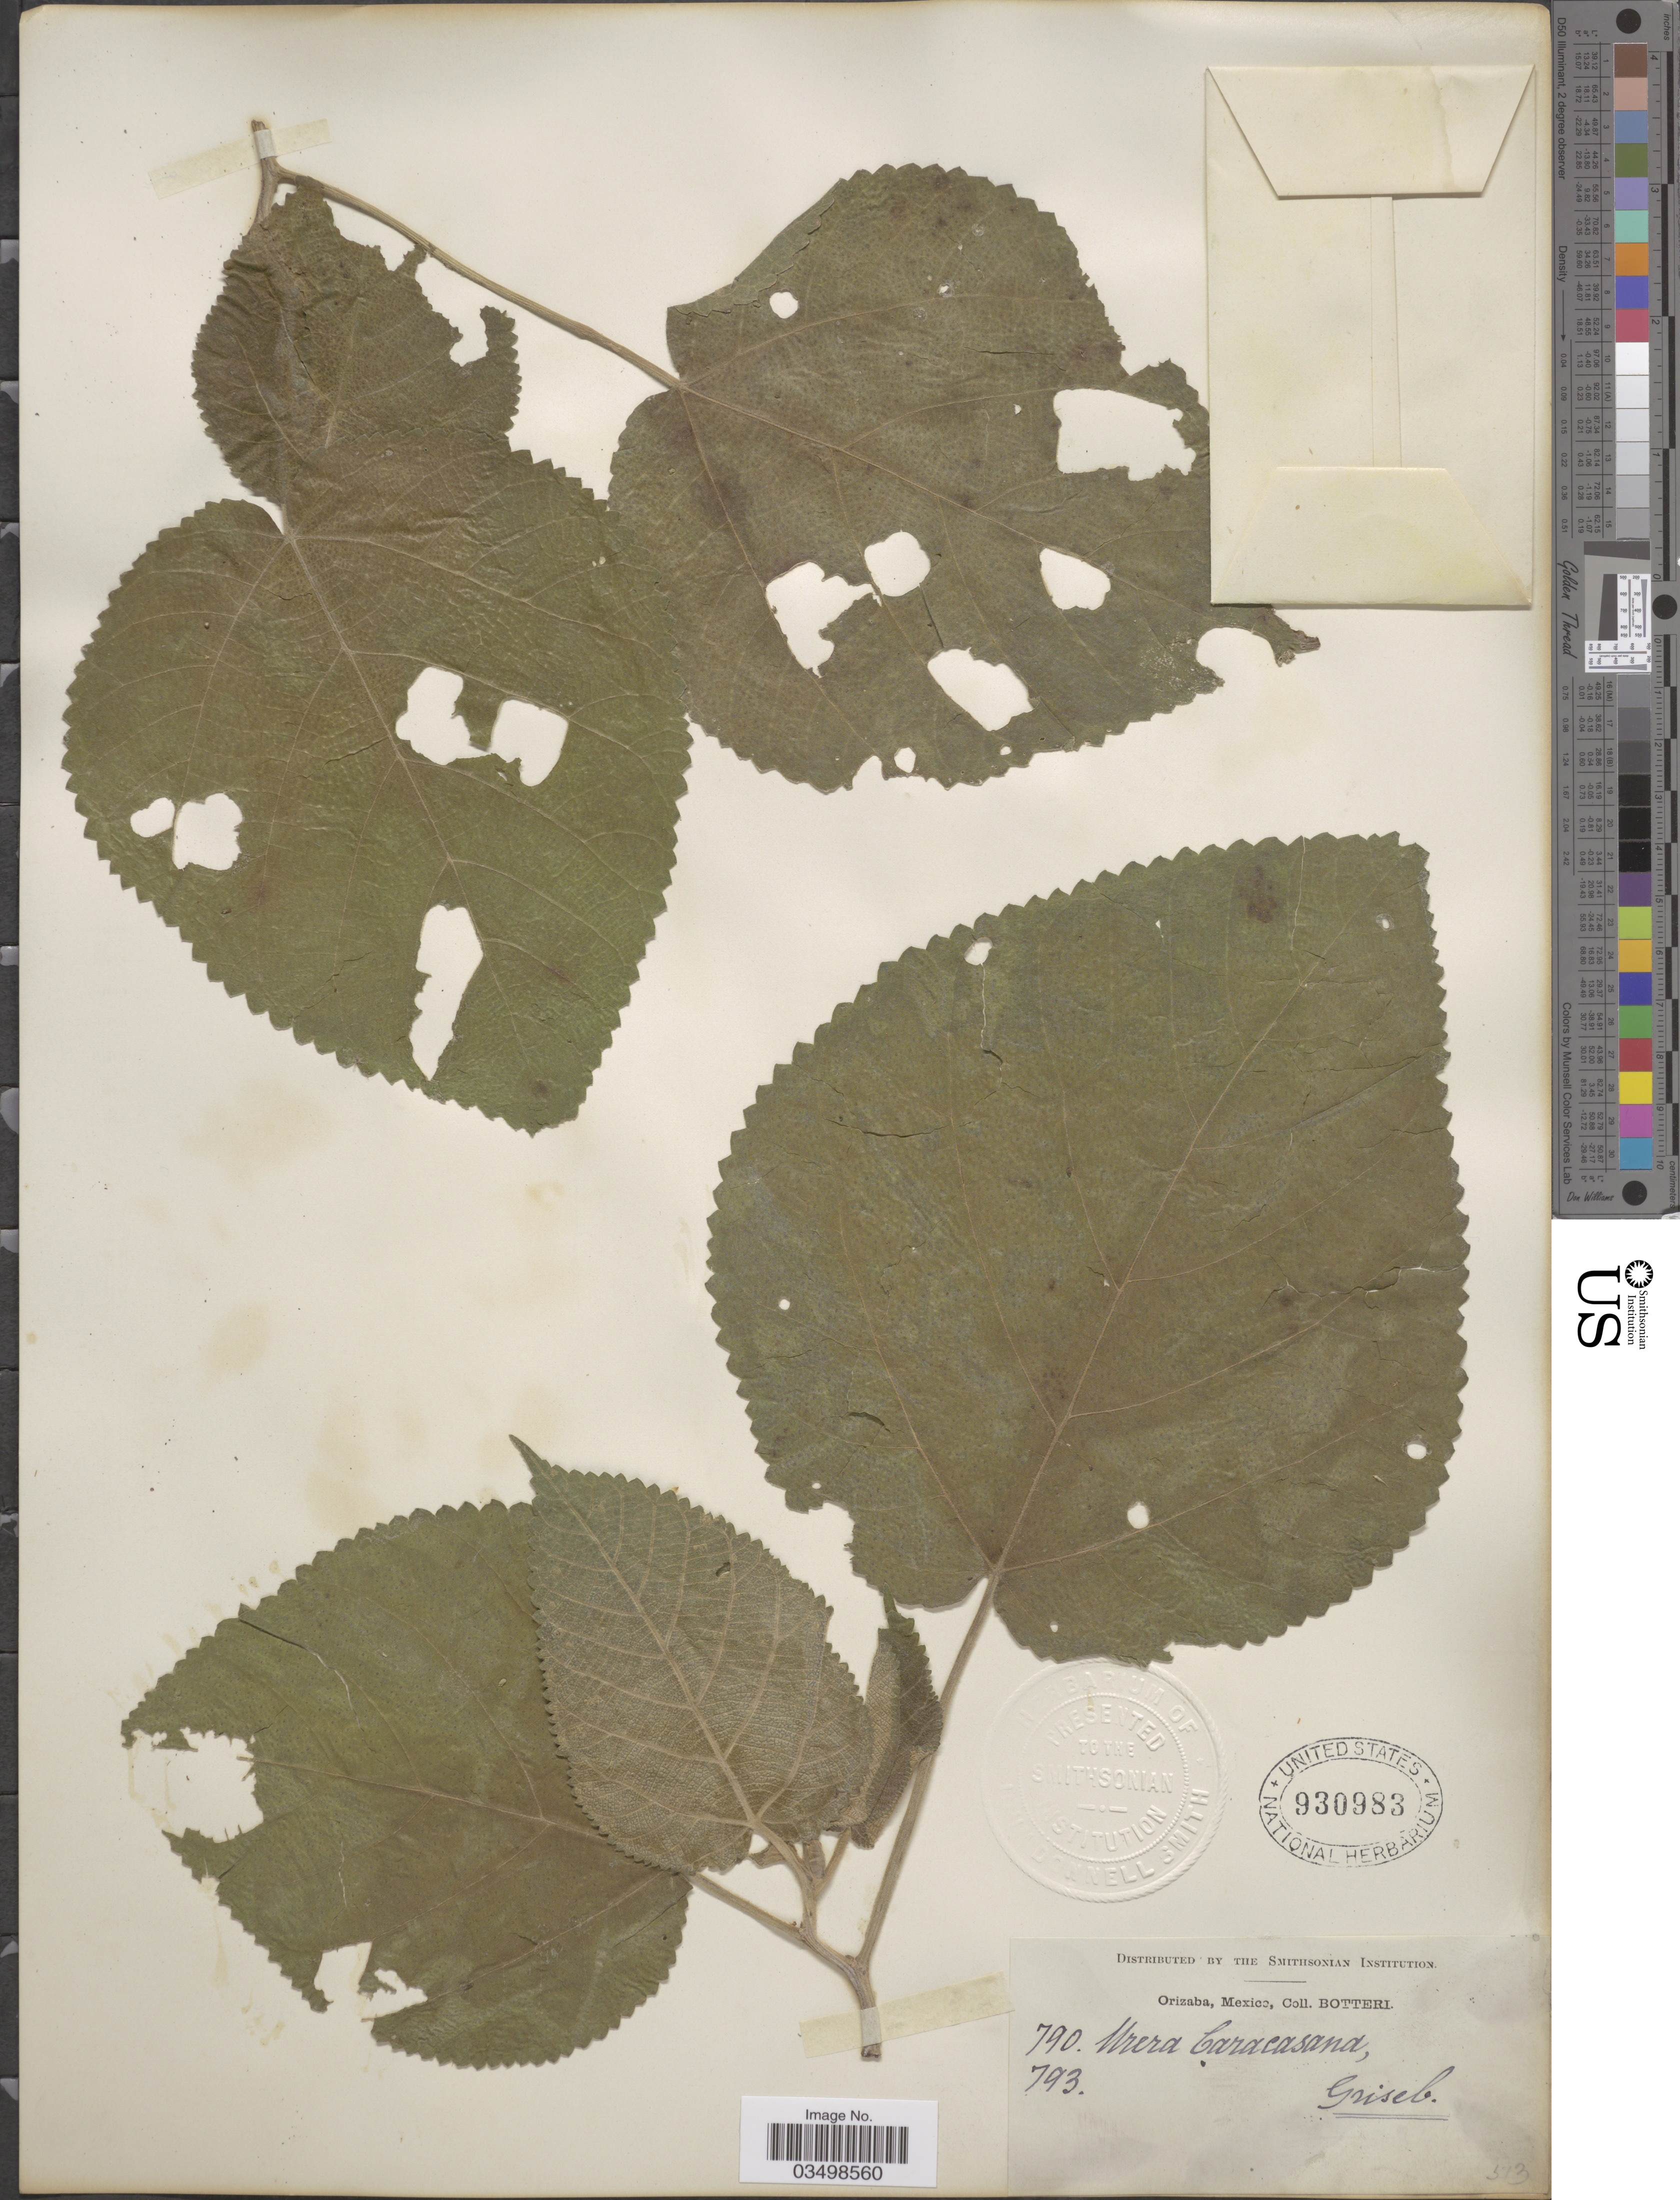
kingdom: Plantae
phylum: Tracheophyta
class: Magnoliopsida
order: Rosales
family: Urticaceae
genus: Urera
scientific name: Urera caracasana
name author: (Jacq.) Gaudich. ex Griseb.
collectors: -. Botteri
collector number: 790/793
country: Mexico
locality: Orizaba.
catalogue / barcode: US 930983